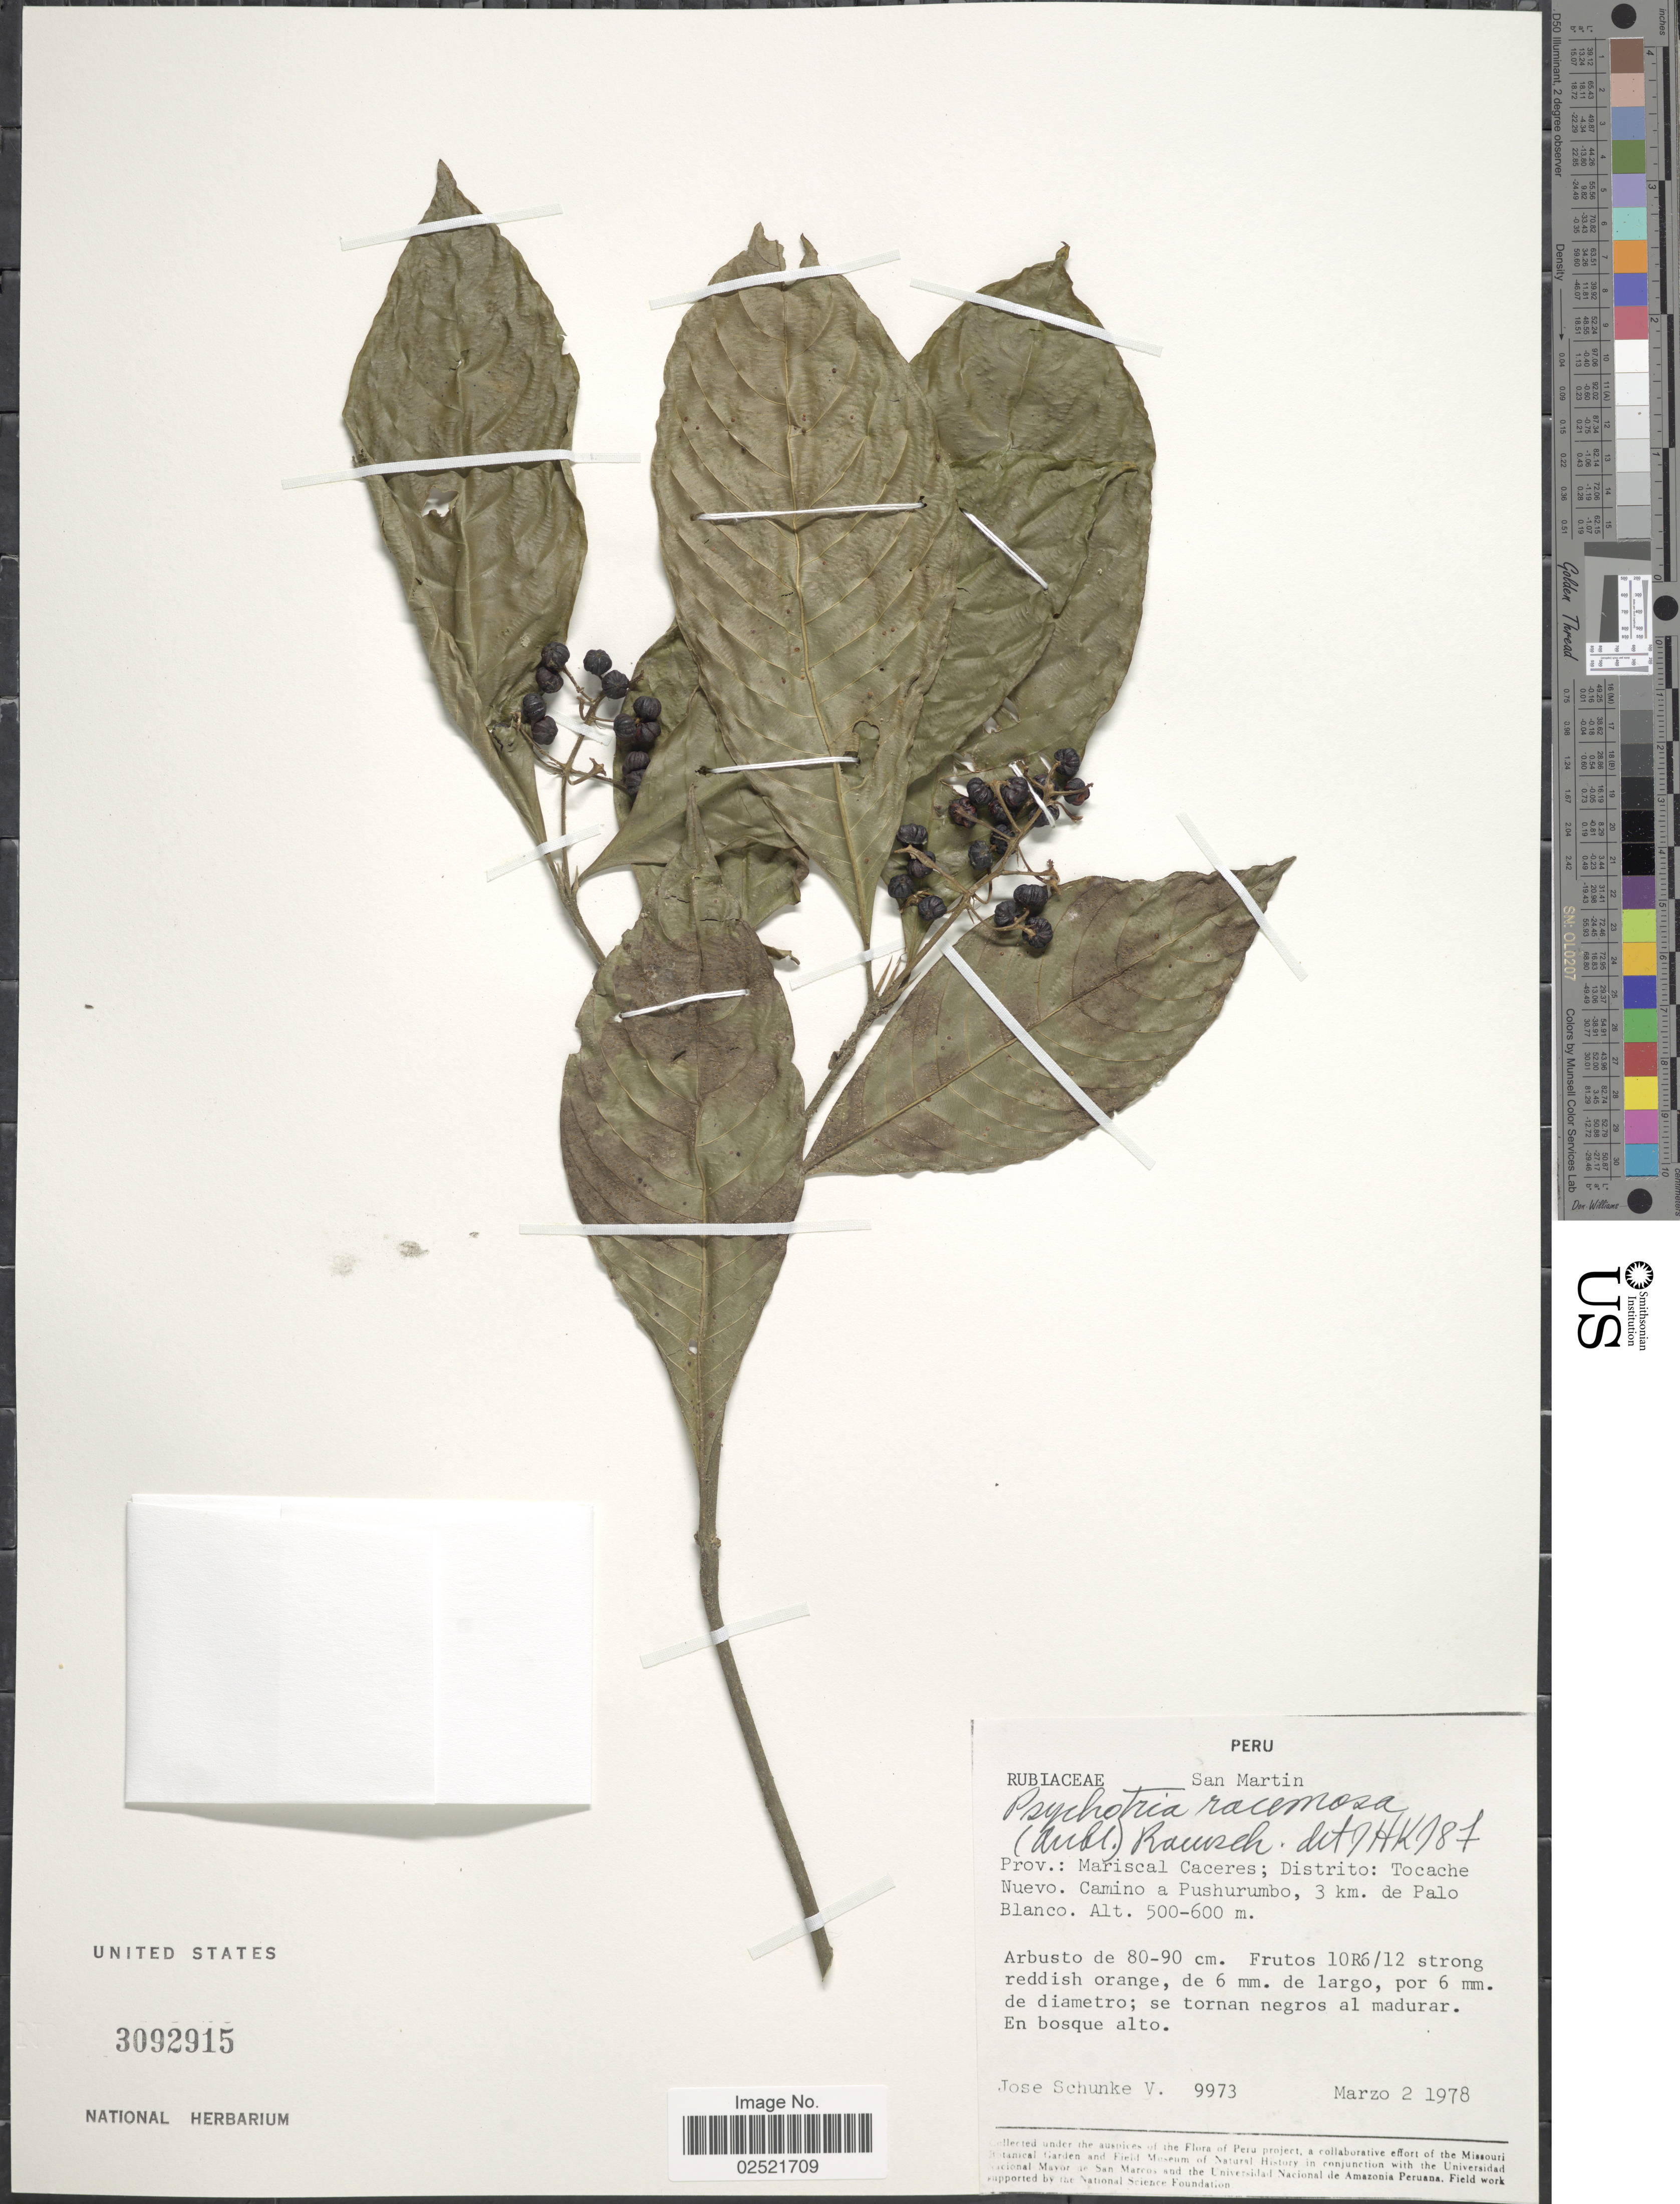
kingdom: Plantae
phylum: Tracheophyta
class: Magnoliopsida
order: Gentianales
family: Rubiaceae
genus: Psychotria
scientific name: Psychotria racemosa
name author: (Aubl.) Raeuschel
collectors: J. Schunke Vigo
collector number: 9973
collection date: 1978-03-02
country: Peru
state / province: San Martín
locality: Prov. Mariscal Caceres, Distrito Tocache Nuevo, camino a Pushurumbo, 3 km de Palo Blanco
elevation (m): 500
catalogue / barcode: US 3092915